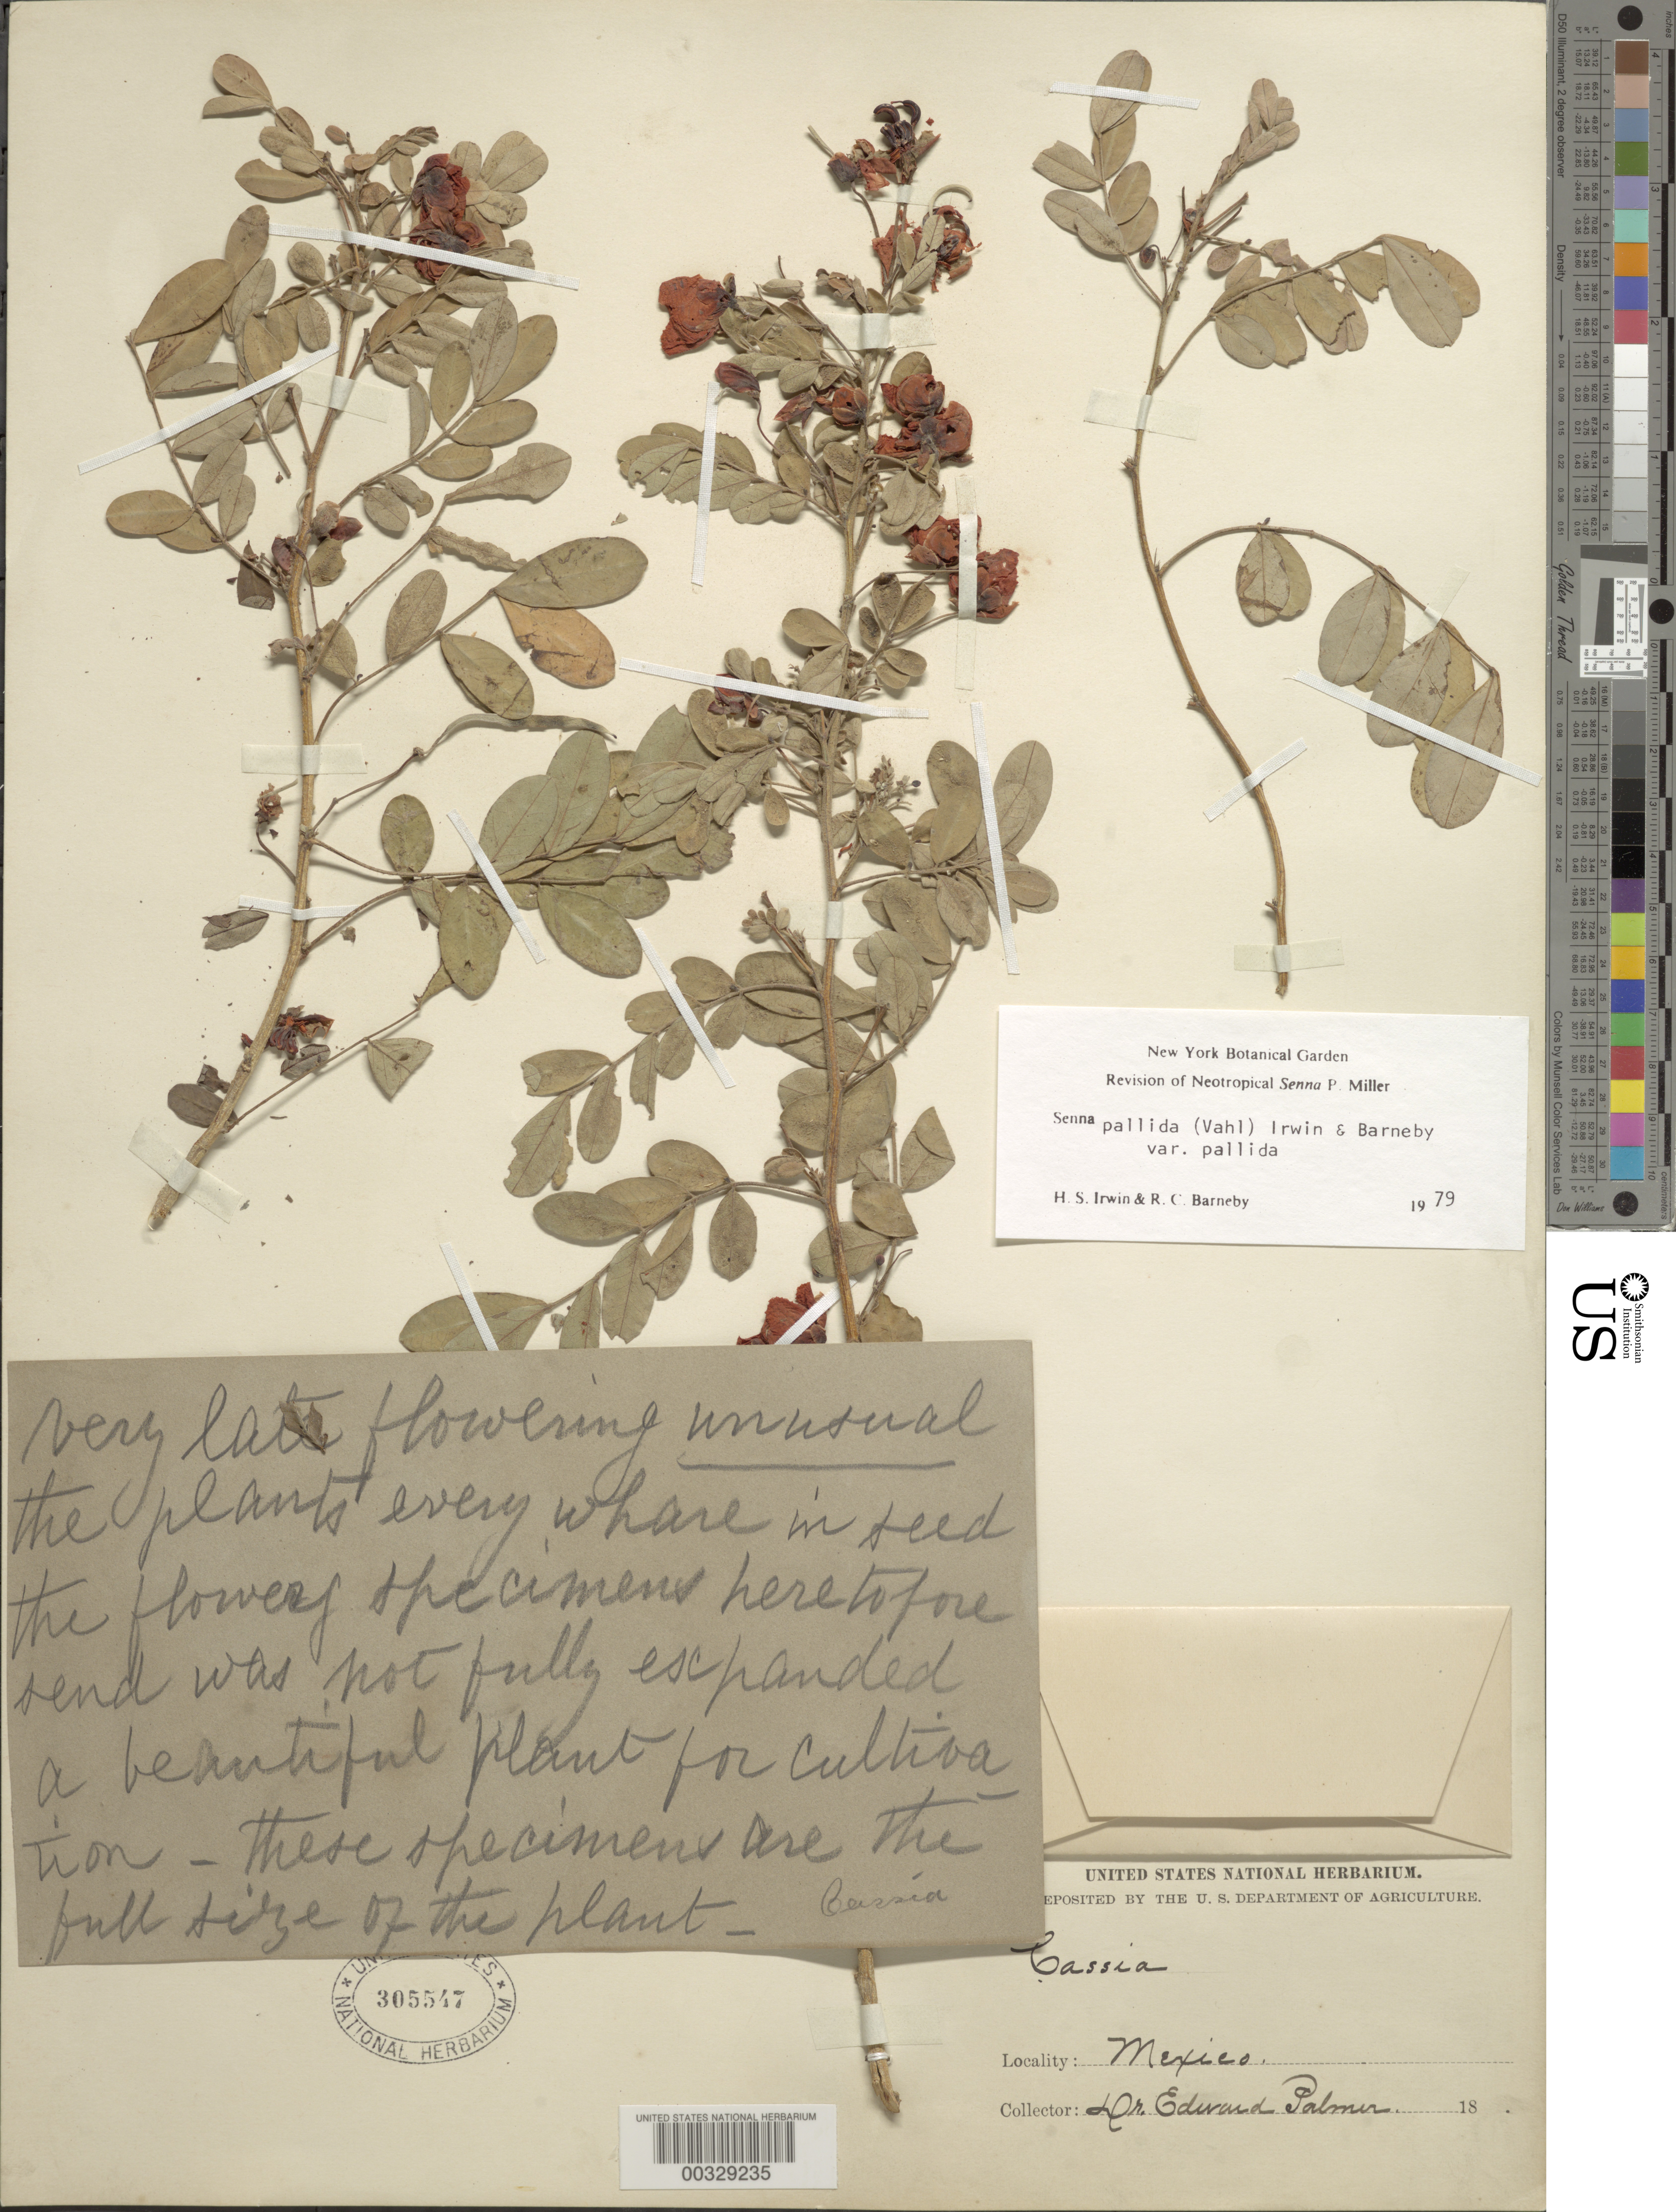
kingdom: Plantae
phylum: Tracheophyta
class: Magnoliopsida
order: Fabales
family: Fabaceae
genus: Senna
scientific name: Senna pallida var. pallida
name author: (Vahl) H.S. Irwin & Barneby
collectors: E. Palmer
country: Mexico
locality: E of Monserrat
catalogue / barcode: US 305547